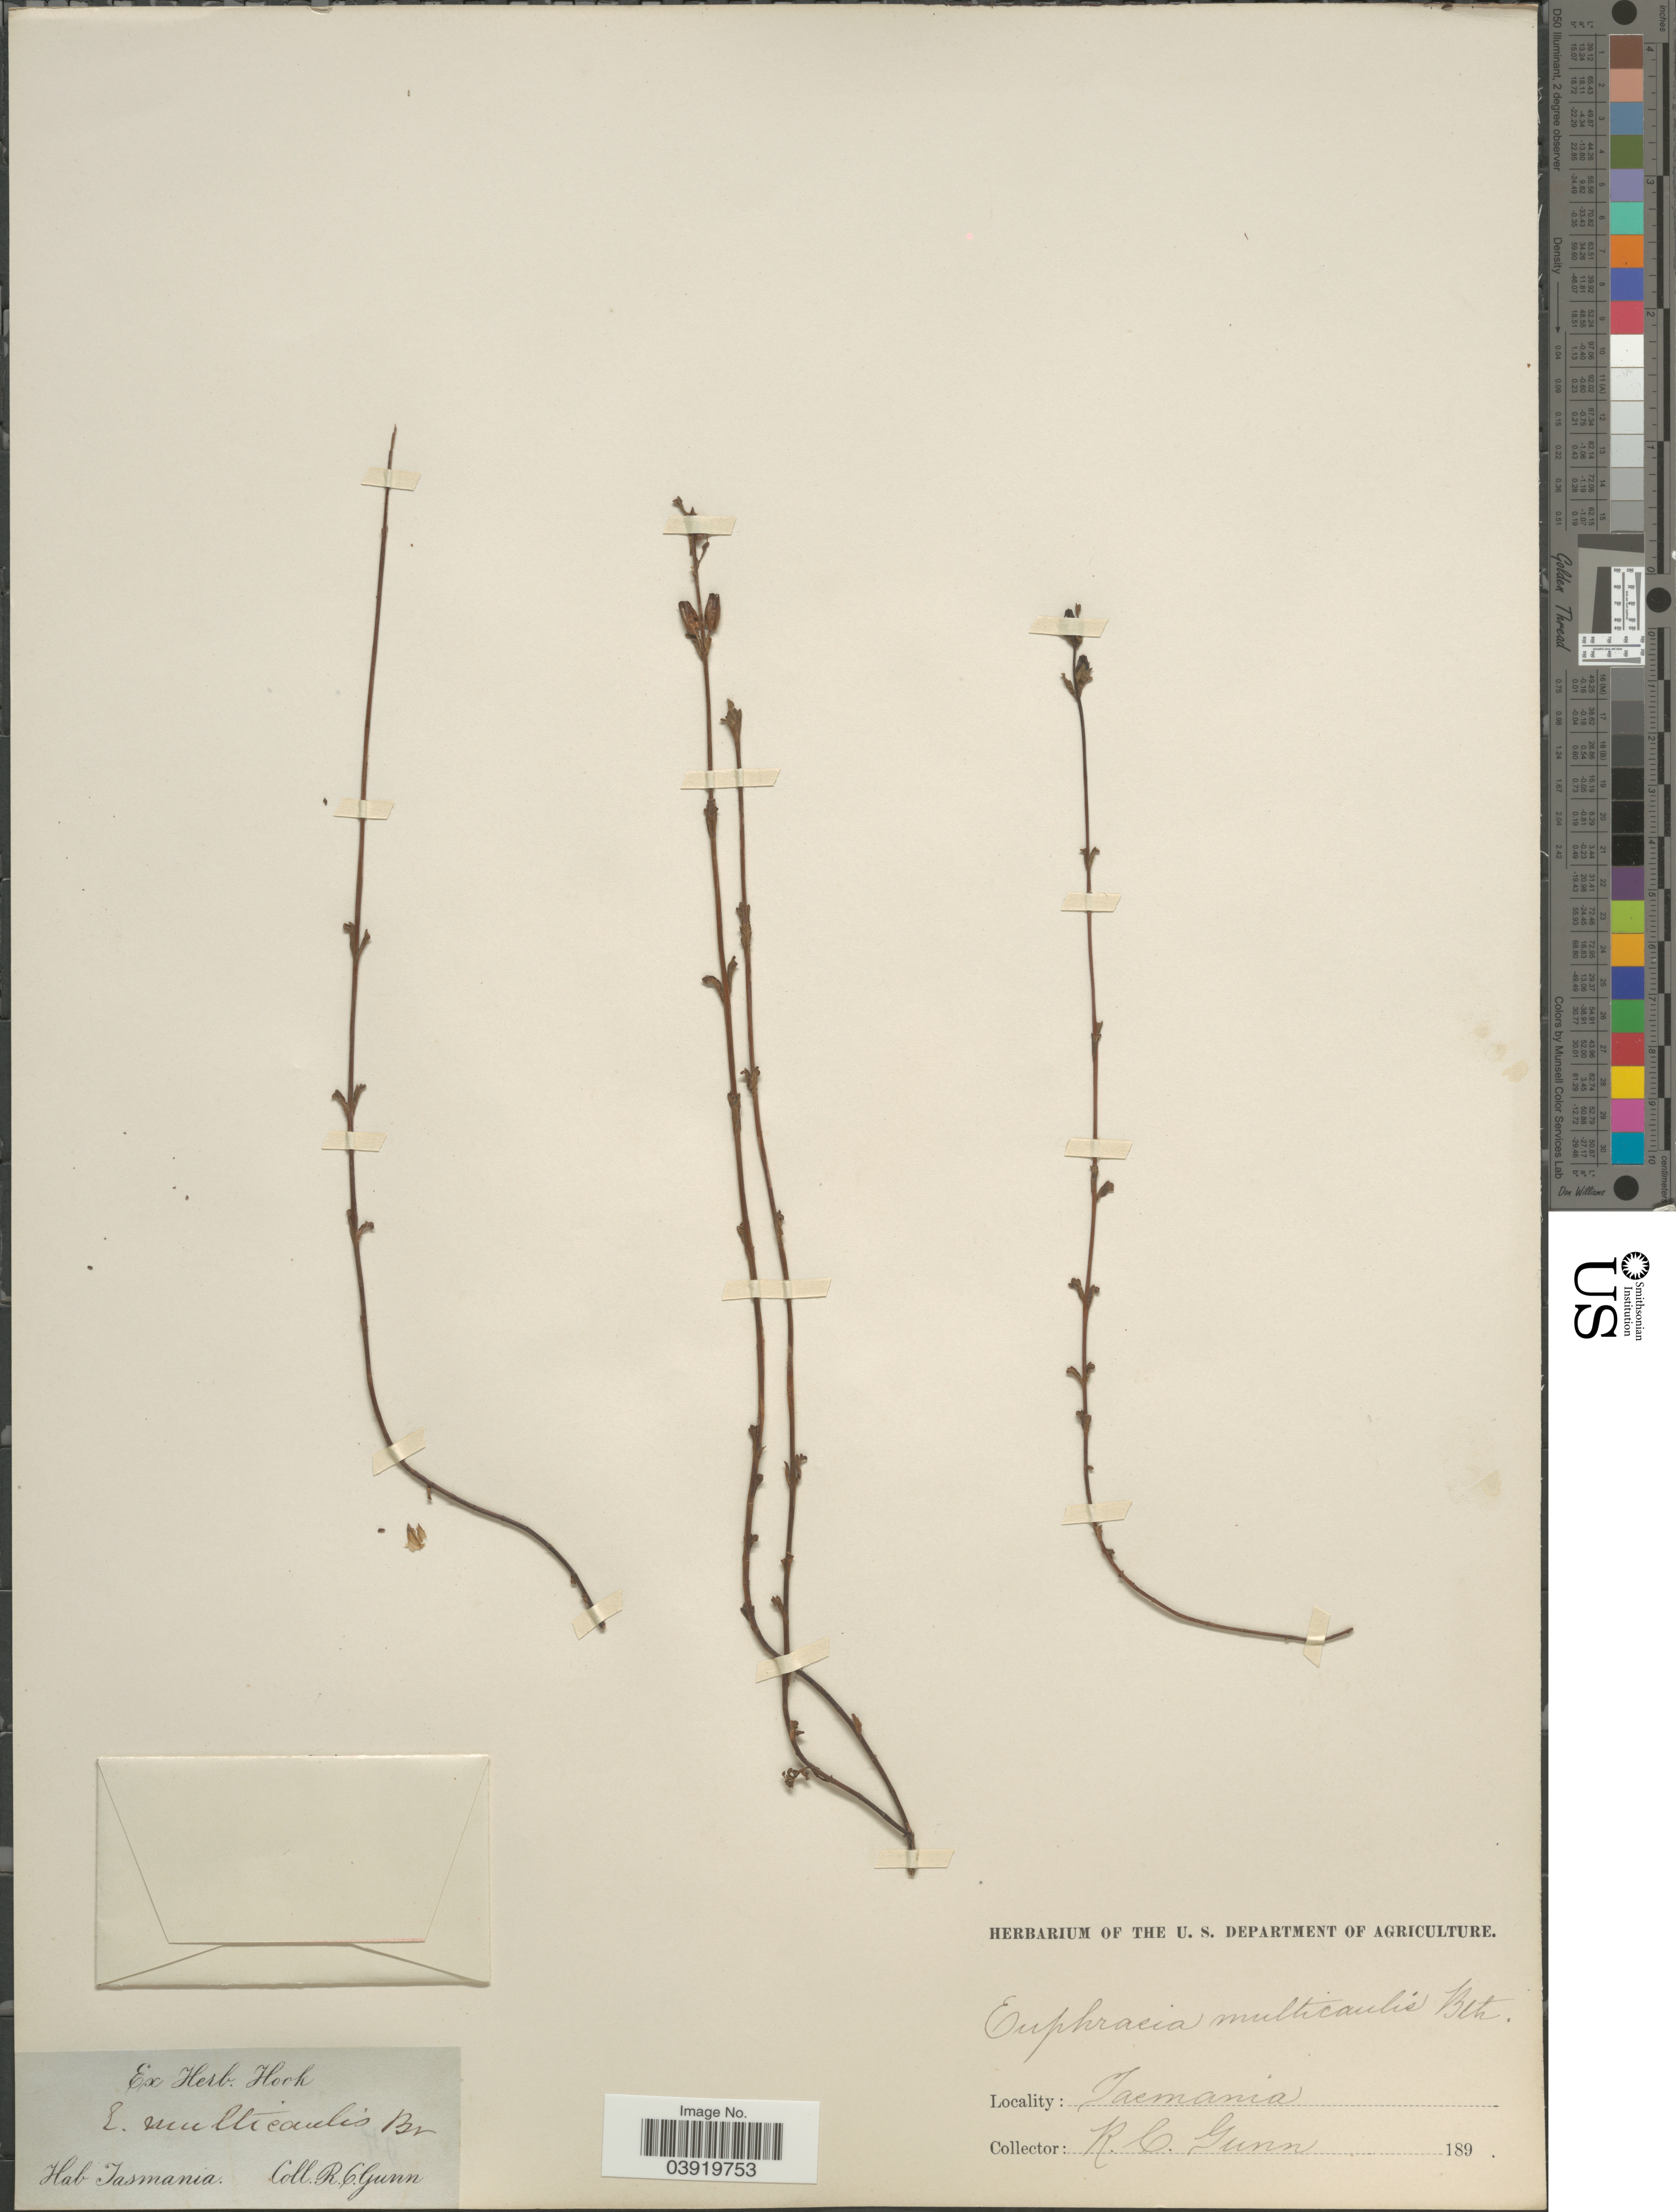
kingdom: Plantae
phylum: Tracheophyta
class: Magnoliopsida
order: Lamiales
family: Orobanchaceae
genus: Euphrasia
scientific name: Euphrasia multicaulis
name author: Benth.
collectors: R. Gunn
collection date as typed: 189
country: Australia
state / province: Tasmania